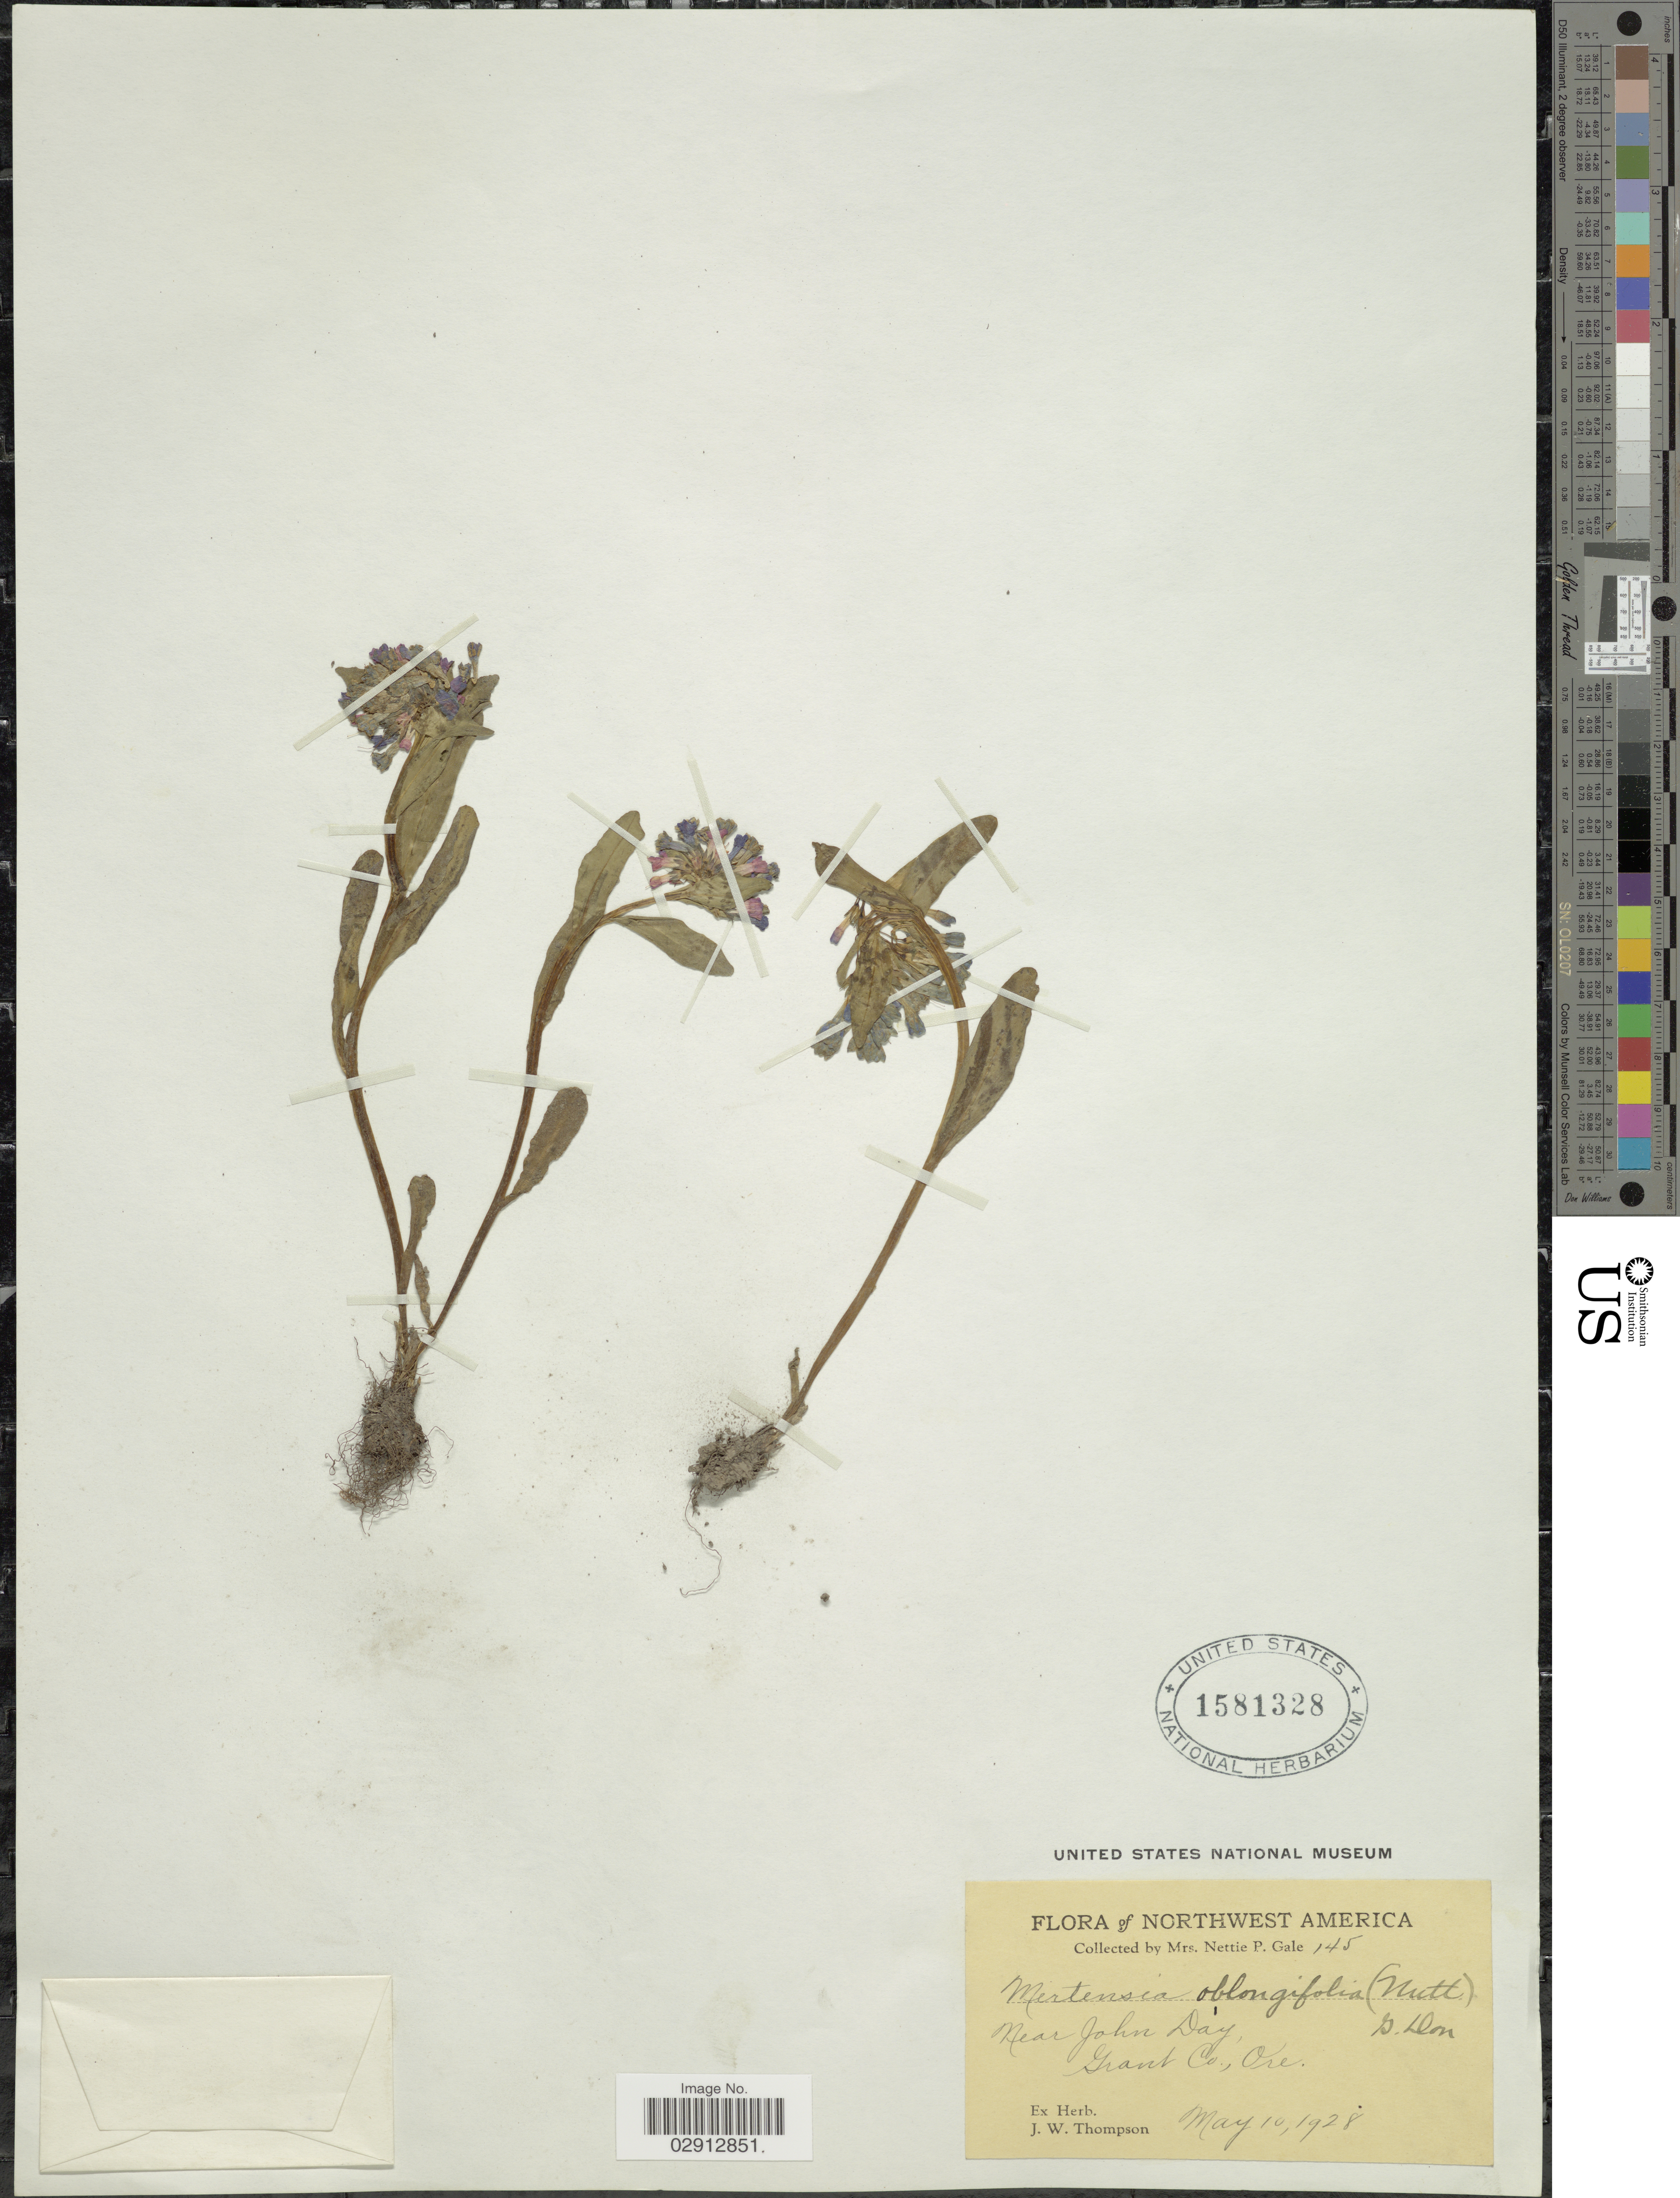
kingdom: Plantae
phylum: Tracheophyta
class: Magnoliopsida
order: Boraginales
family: Boraginaceae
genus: Mertensia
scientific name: Mertensia oblongifolia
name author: (Nutt.) G. Don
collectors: N. Gale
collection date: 1928-05-10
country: United States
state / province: Oregon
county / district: Grant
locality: Northwest America. Near John Day, Grant Co., Ore.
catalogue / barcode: US 1581328